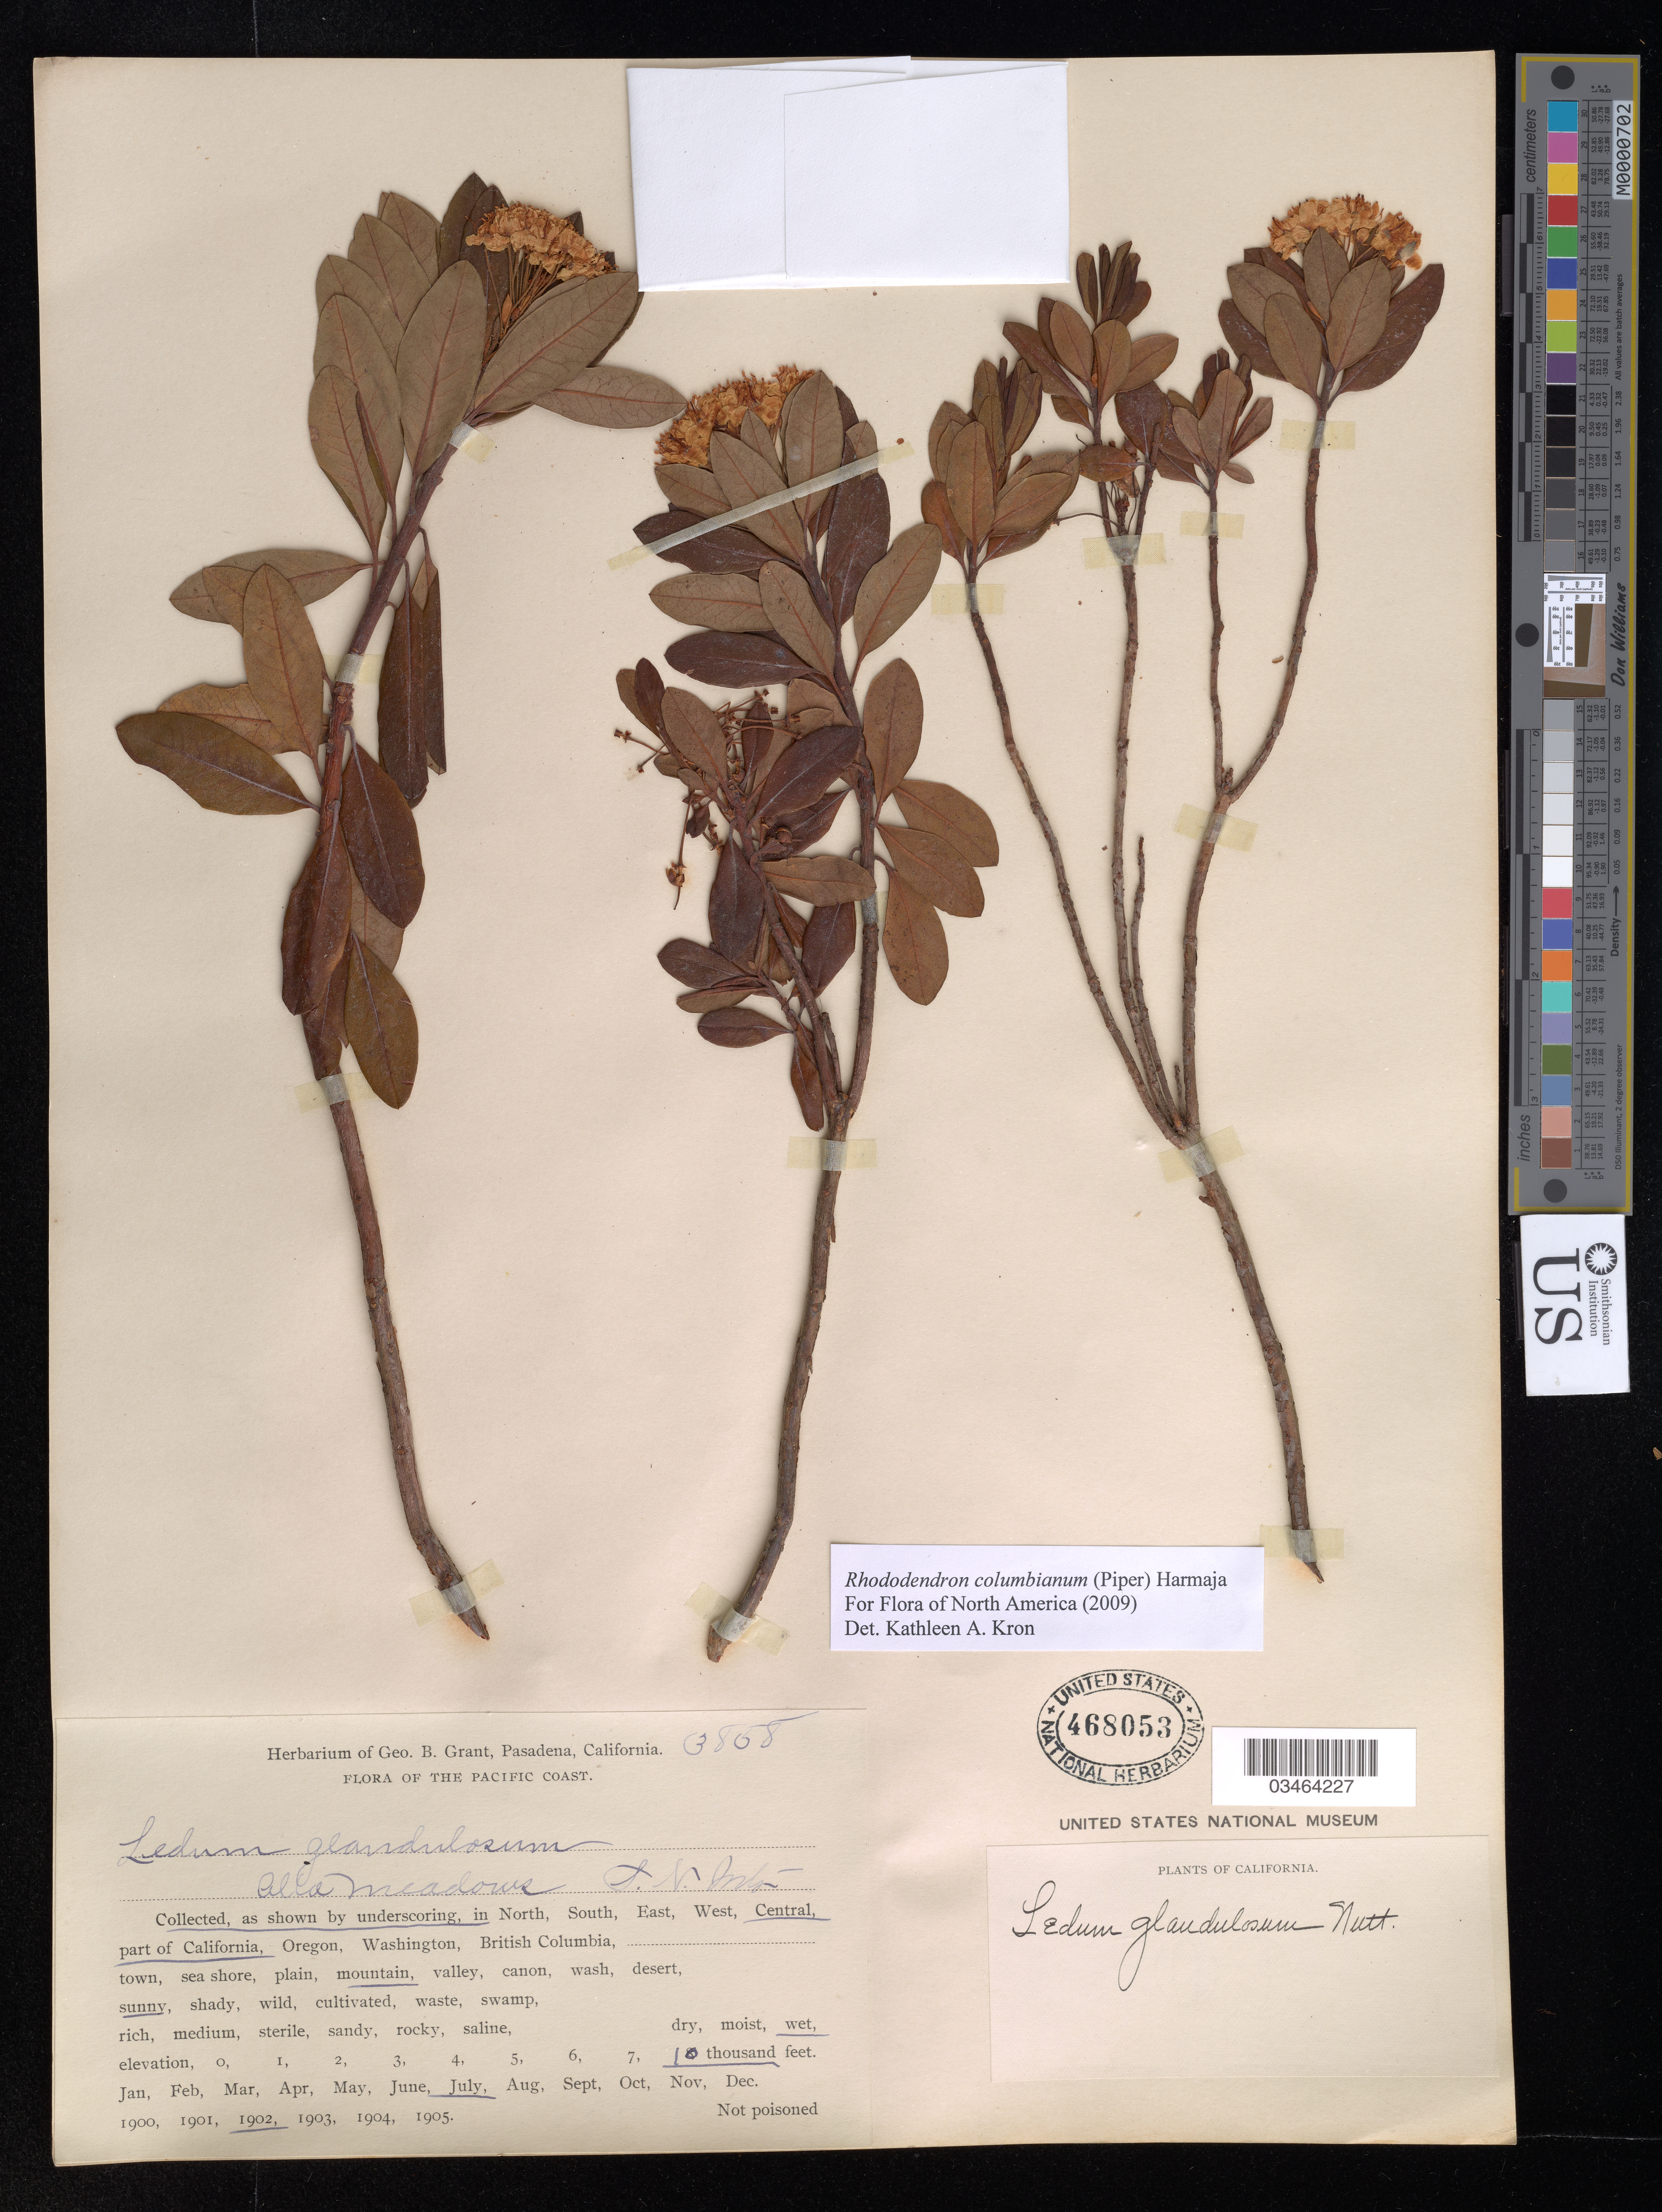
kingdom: Plantae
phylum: Tracheophyta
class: Magnoliopsida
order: Ericales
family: Ericaceae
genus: Rhododendron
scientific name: Rhododendron columbianum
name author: (Piper) Harmaja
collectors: ex herb. Geo. B. Grant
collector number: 3858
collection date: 1902-07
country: United States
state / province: California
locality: Central California. The Pacific Coast.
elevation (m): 3048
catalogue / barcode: US 468053